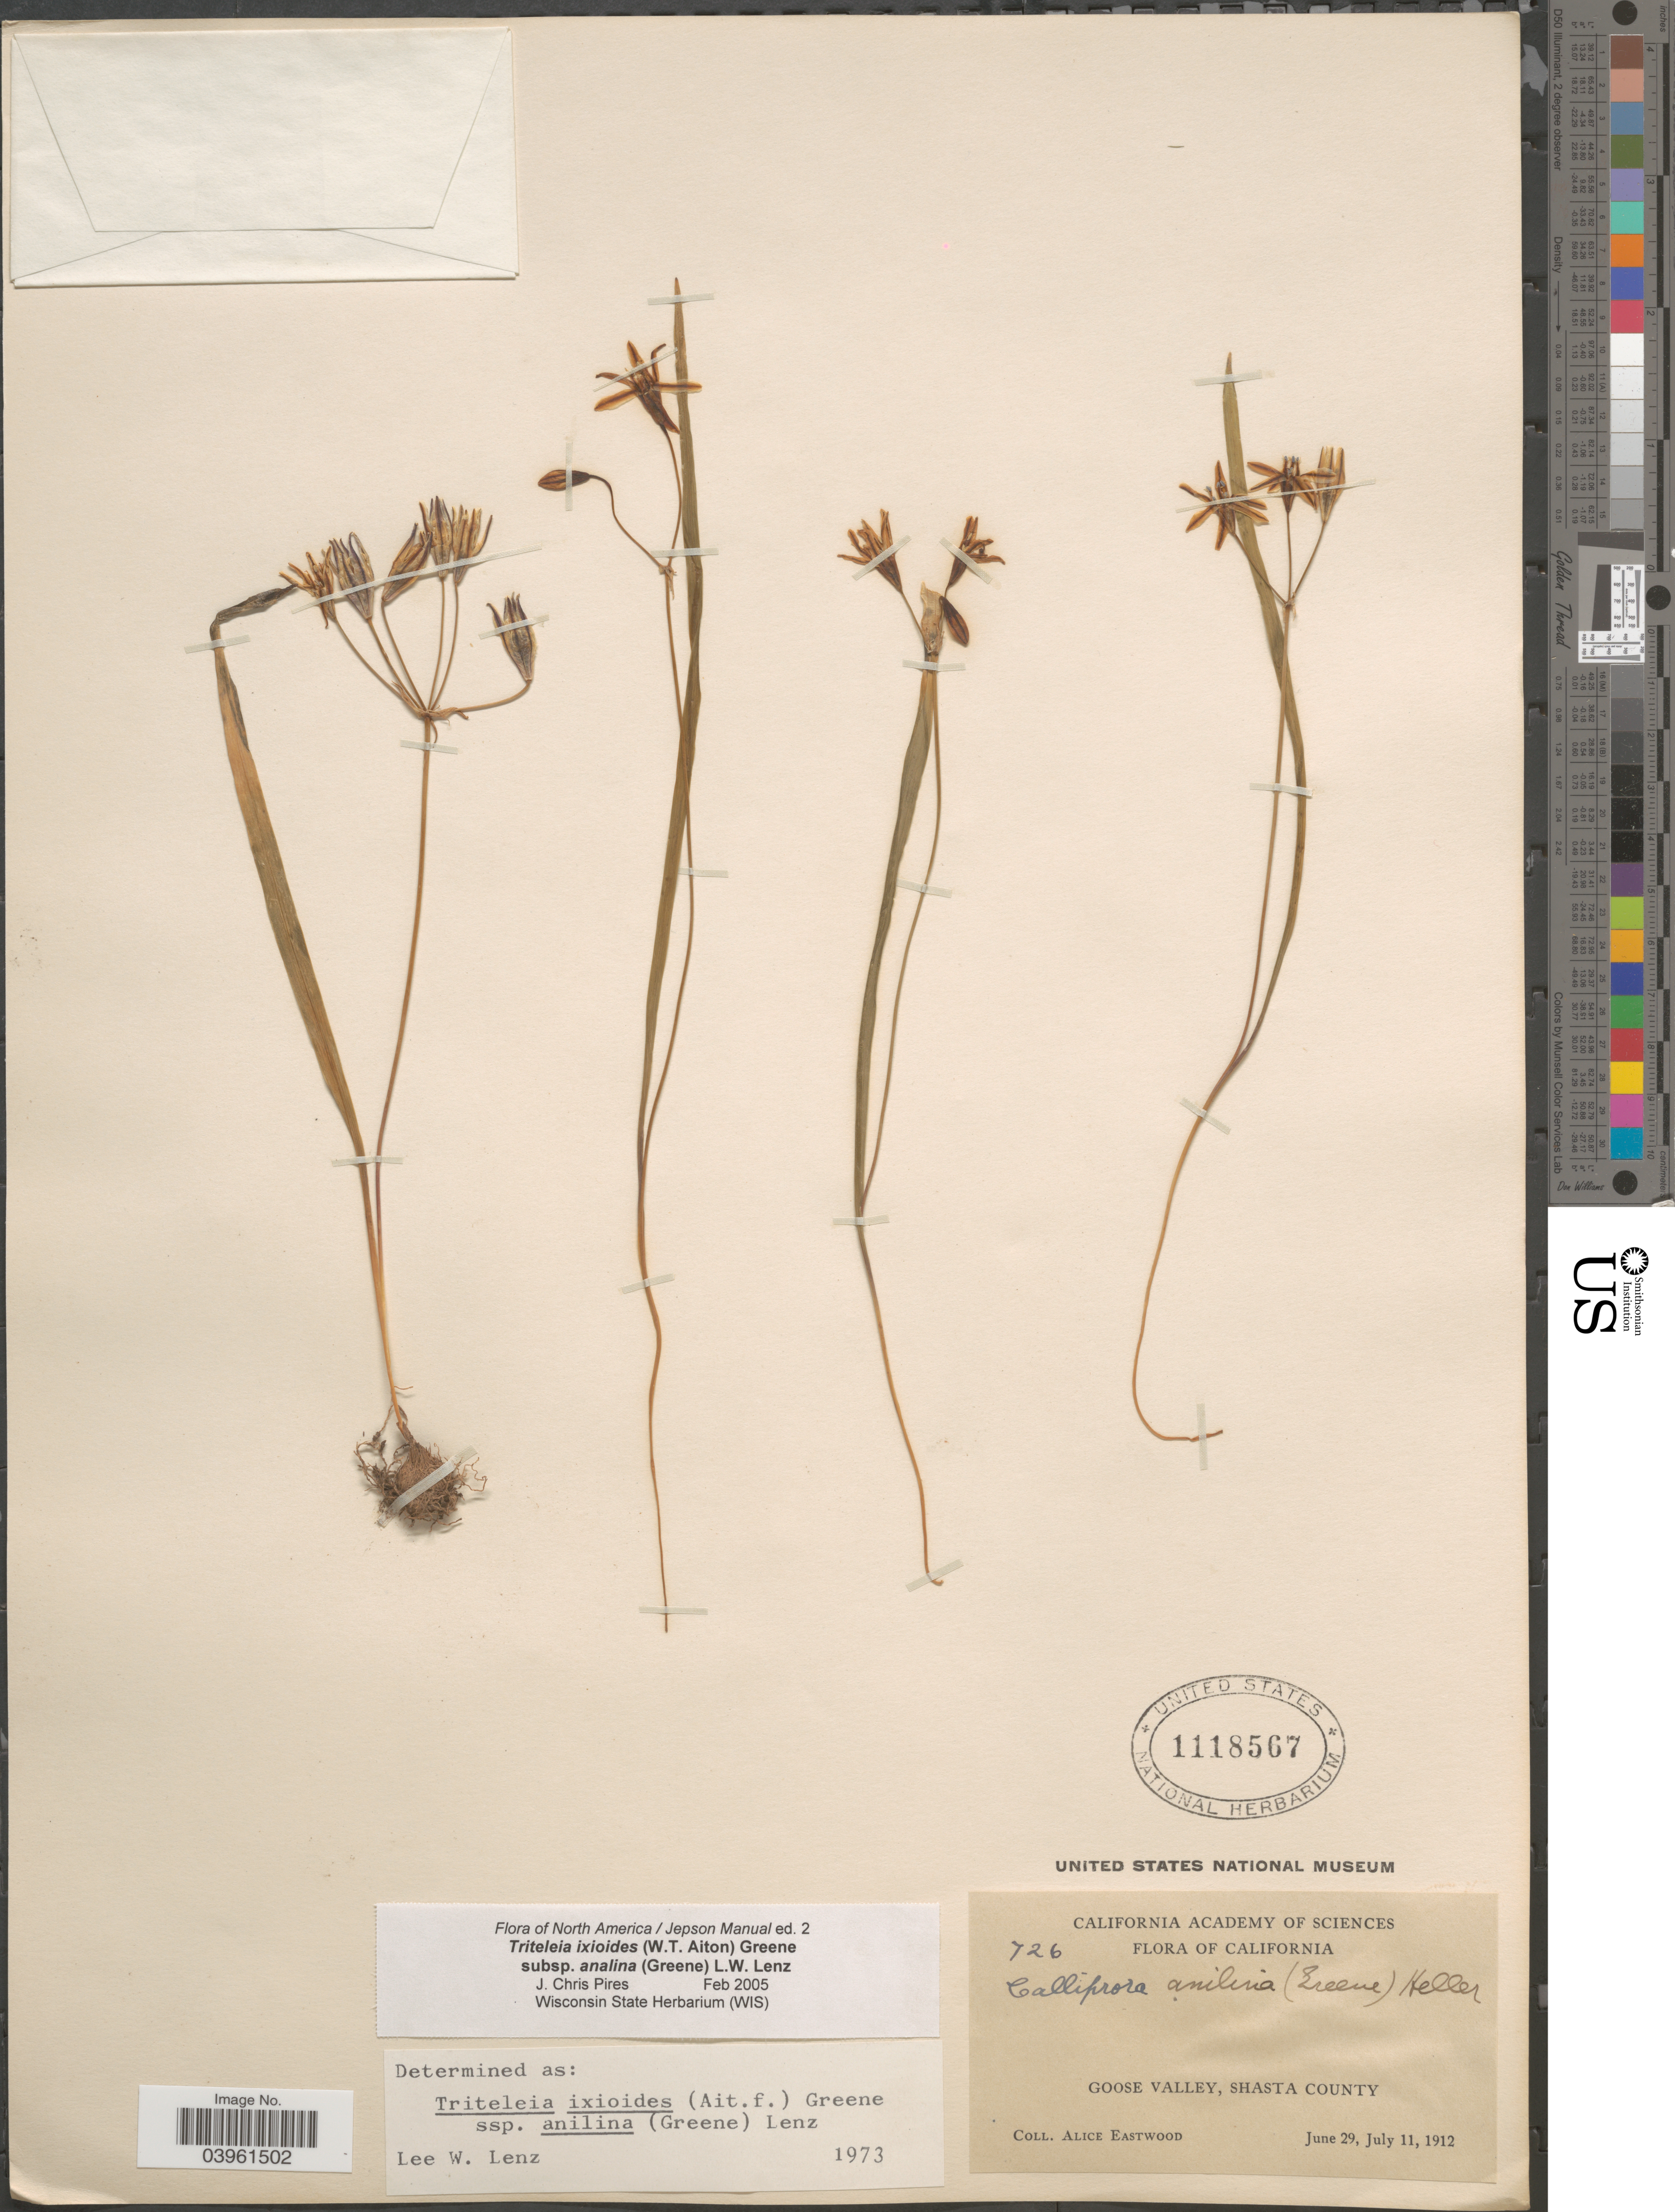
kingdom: Plantae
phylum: Tracheophyta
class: Liliopsida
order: Asparagales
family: Asparagaceae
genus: Triteleia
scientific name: Triteleia ixioides subsp. anilina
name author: (Greene) L.W. Lenz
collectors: A. Eastwood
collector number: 726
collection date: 1912-06-29/1912-07-11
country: United States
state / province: California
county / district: Shasta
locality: Goose Valley, Shasta County.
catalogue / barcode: US 1118567